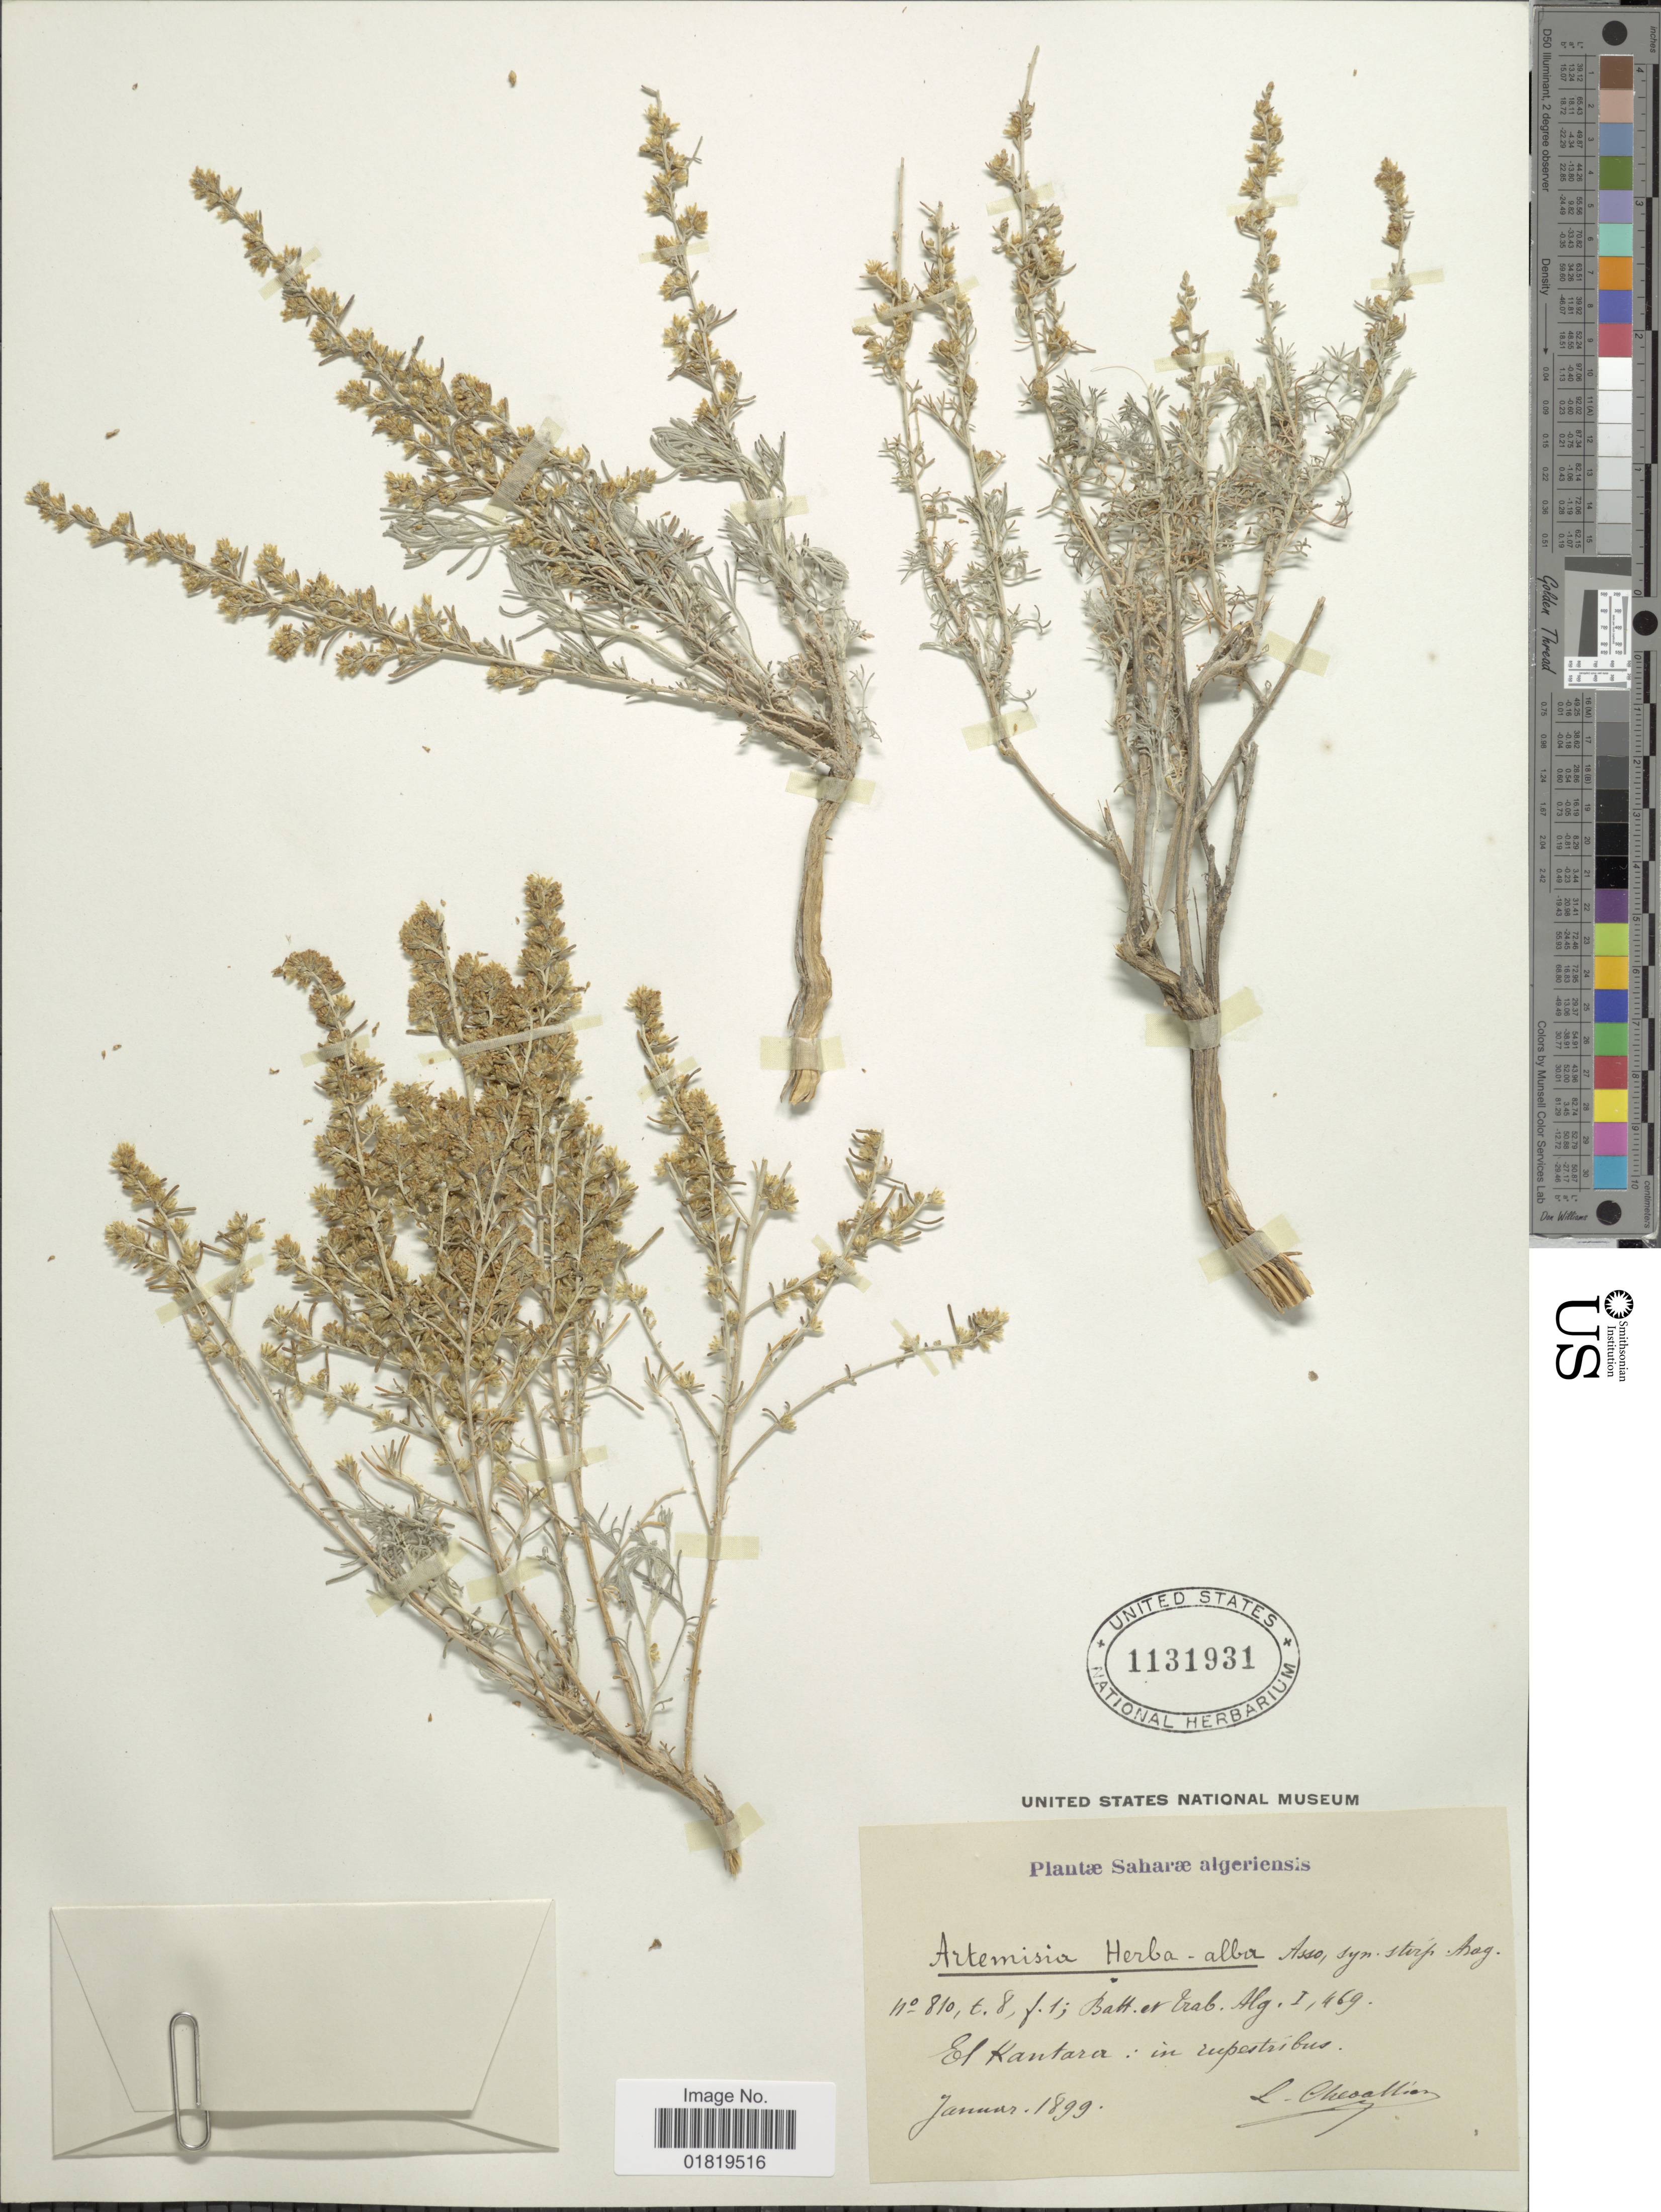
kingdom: Plantae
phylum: Tracheophyta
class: Magnoliopsida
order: Asterales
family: Asteraceae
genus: Artemisia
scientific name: Artemisia herba-alba asso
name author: Asso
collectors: L. Chevallier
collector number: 810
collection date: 1899-01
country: Algeria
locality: Saharae algeriensis, El Kantara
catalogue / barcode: US 1131931